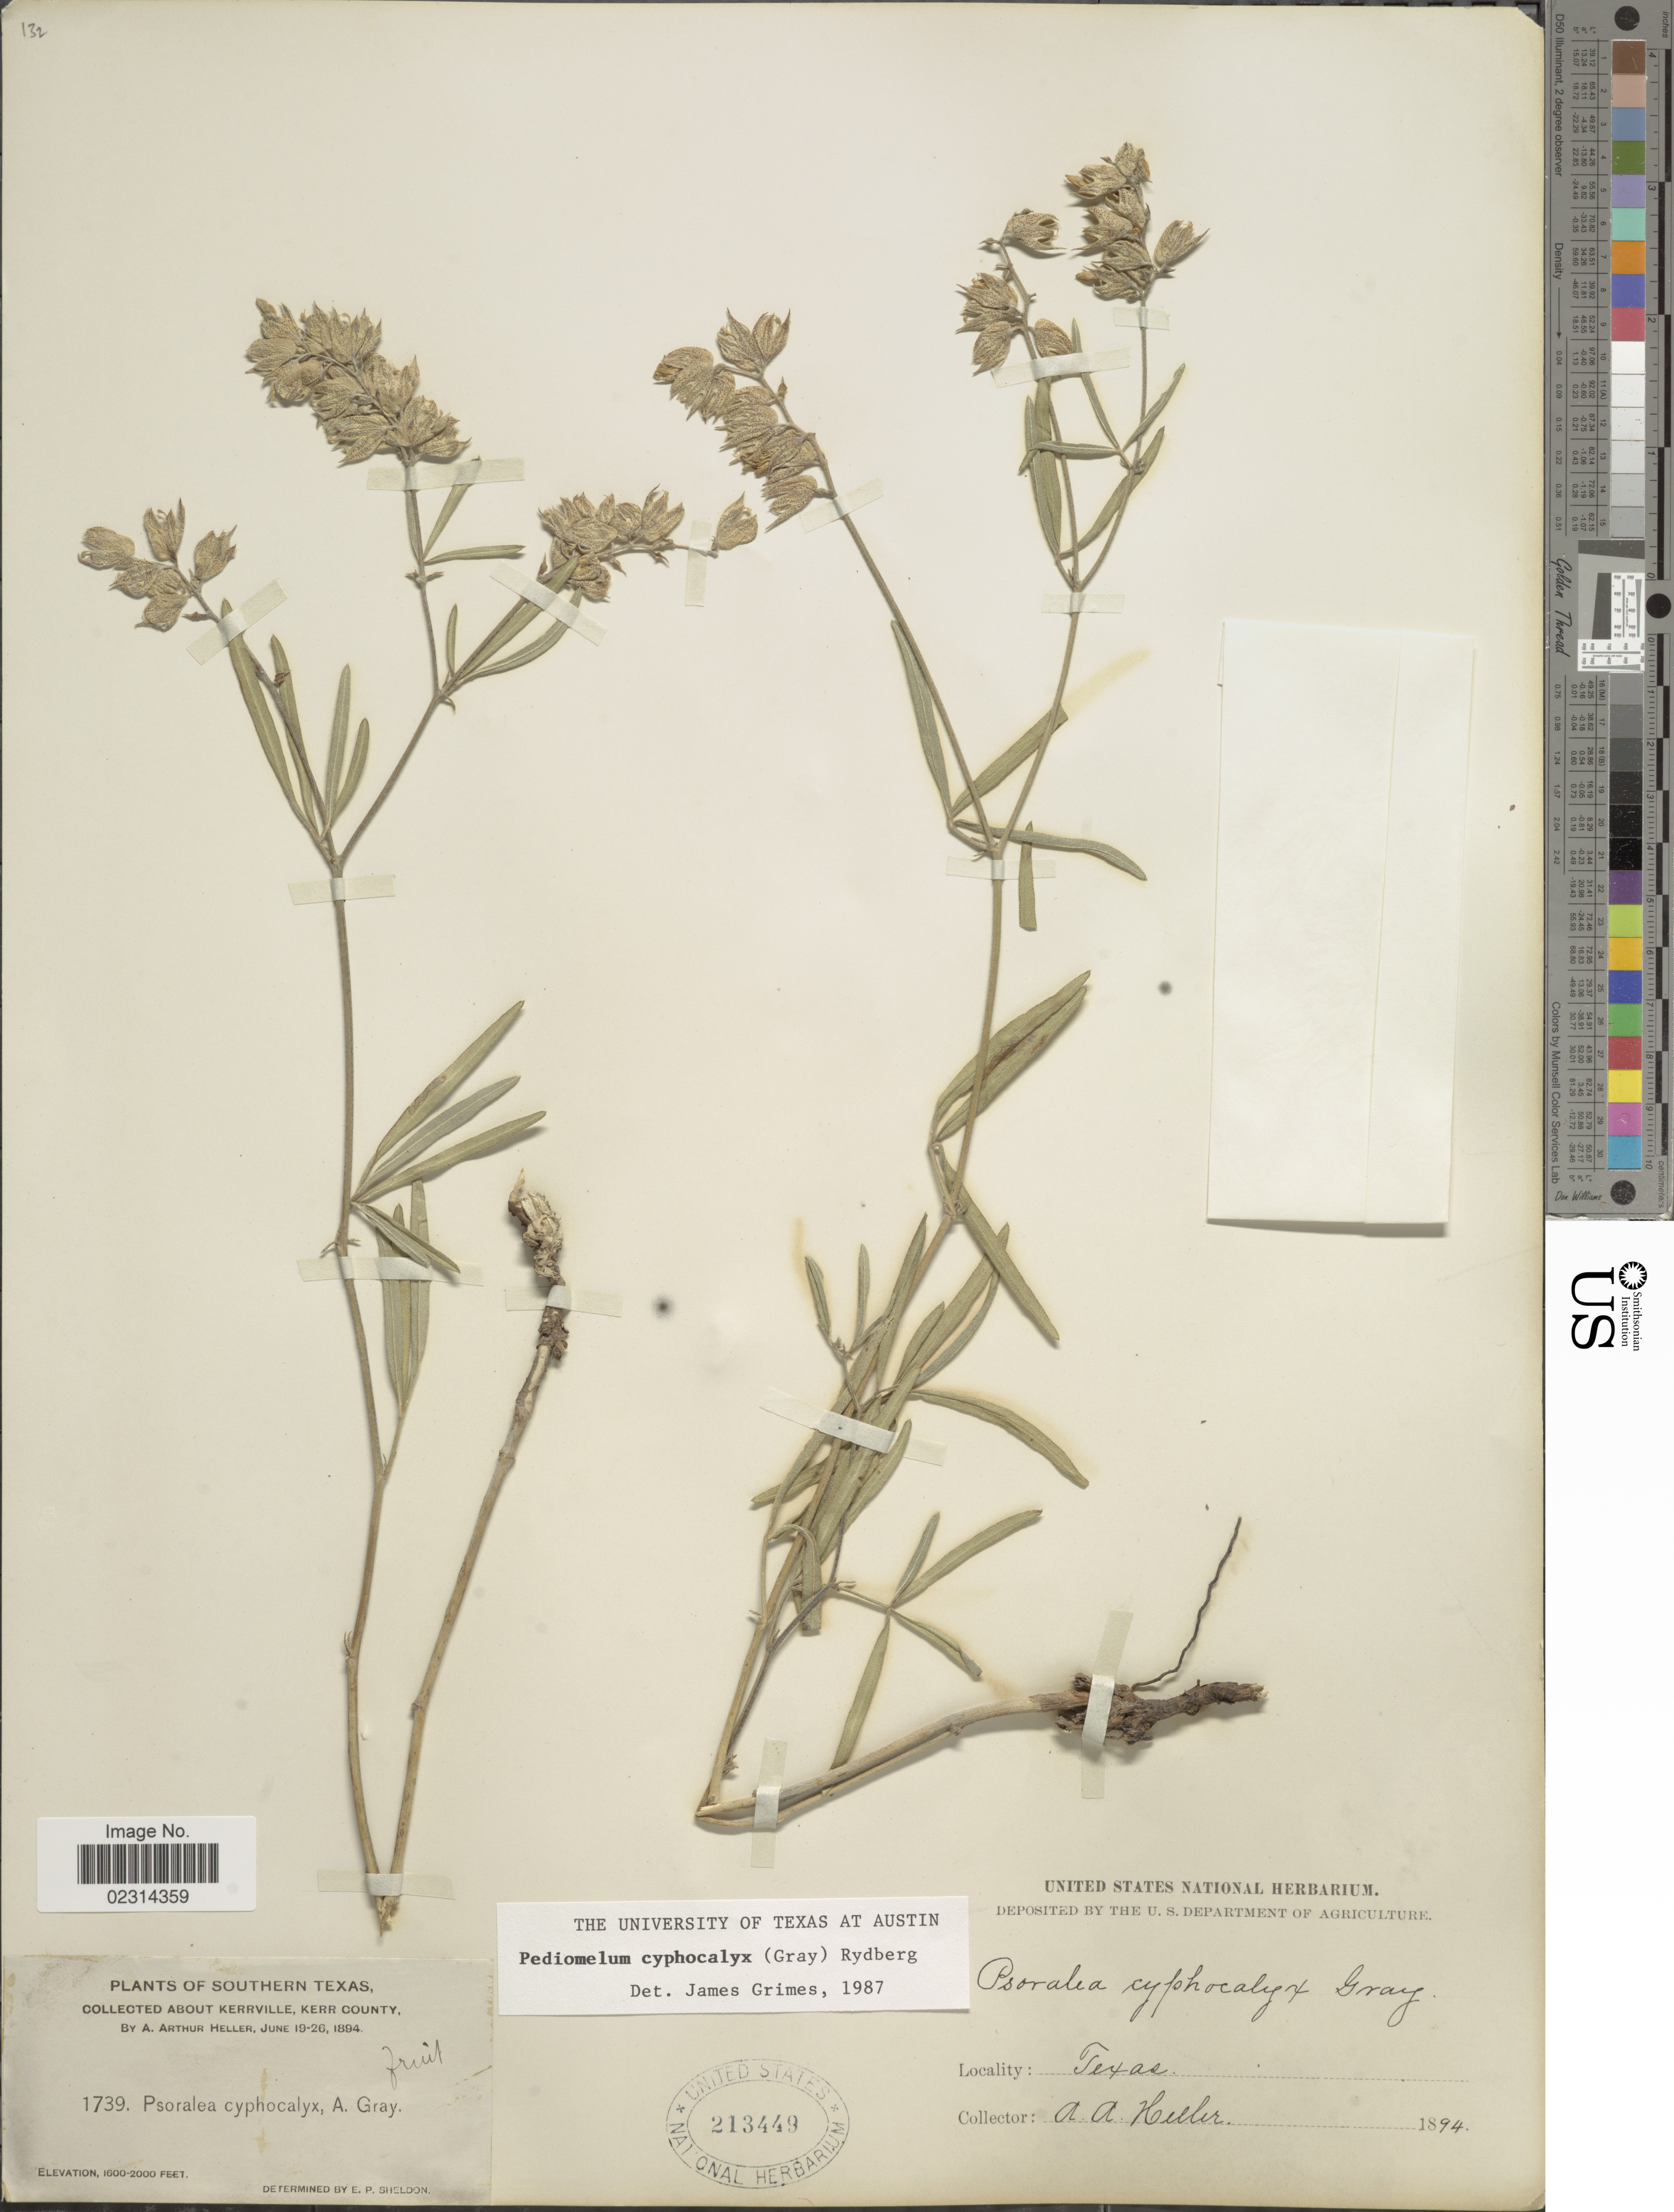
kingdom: Plantae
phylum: Tracheophyta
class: Magnoliopsida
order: Fabales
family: Fabaceae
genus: Pediomelum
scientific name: Pediomelum cyphocalyx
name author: (A. Gray) Rydb.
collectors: A. A. Heller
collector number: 1739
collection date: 1894-06-19/1894-06-26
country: United States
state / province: Texas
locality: Southern Texas. About Kerrville, Kerr County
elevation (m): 488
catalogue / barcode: US 213449